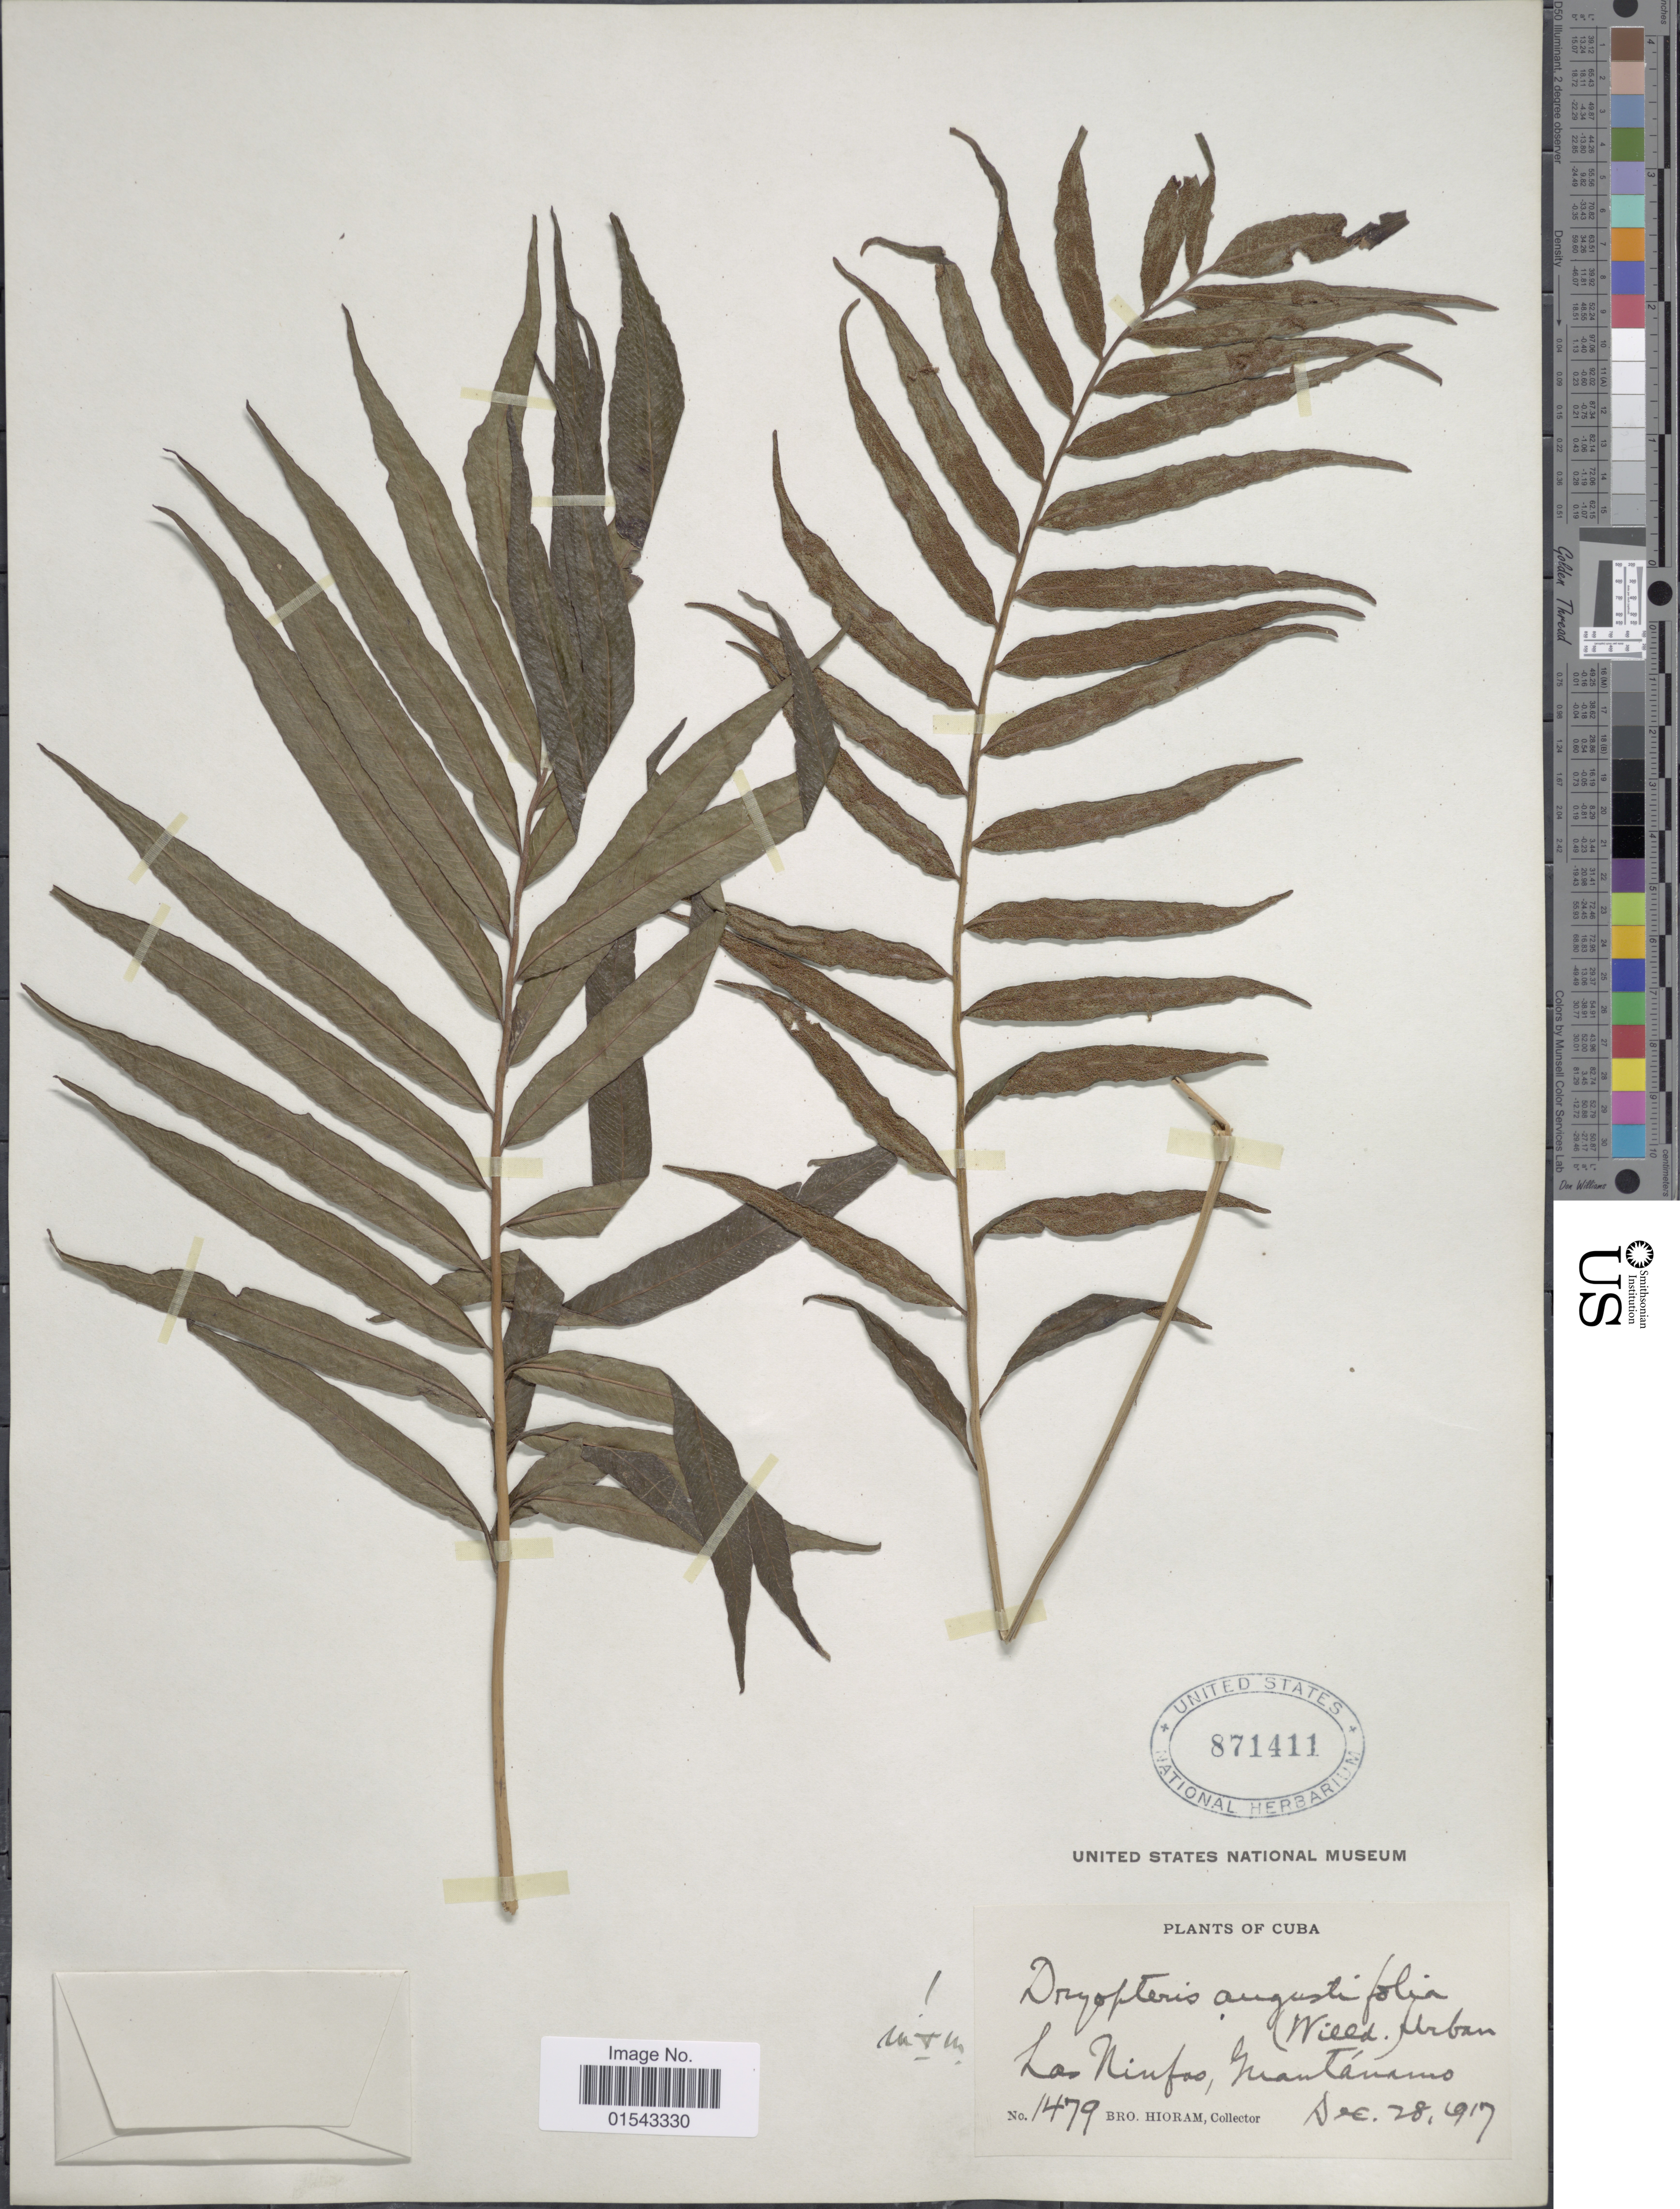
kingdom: Plantae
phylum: Tracheophyta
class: Polypodiopsida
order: Polypodiales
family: Thelypteridaceae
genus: Meniscium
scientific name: Meniscium angustifolium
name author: Willd.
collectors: Bro. Hioram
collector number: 1479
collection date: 1917-12-28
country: Cuba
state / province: Guantánamo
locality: Las Minfas, Guantanamo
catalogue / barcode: US 871411